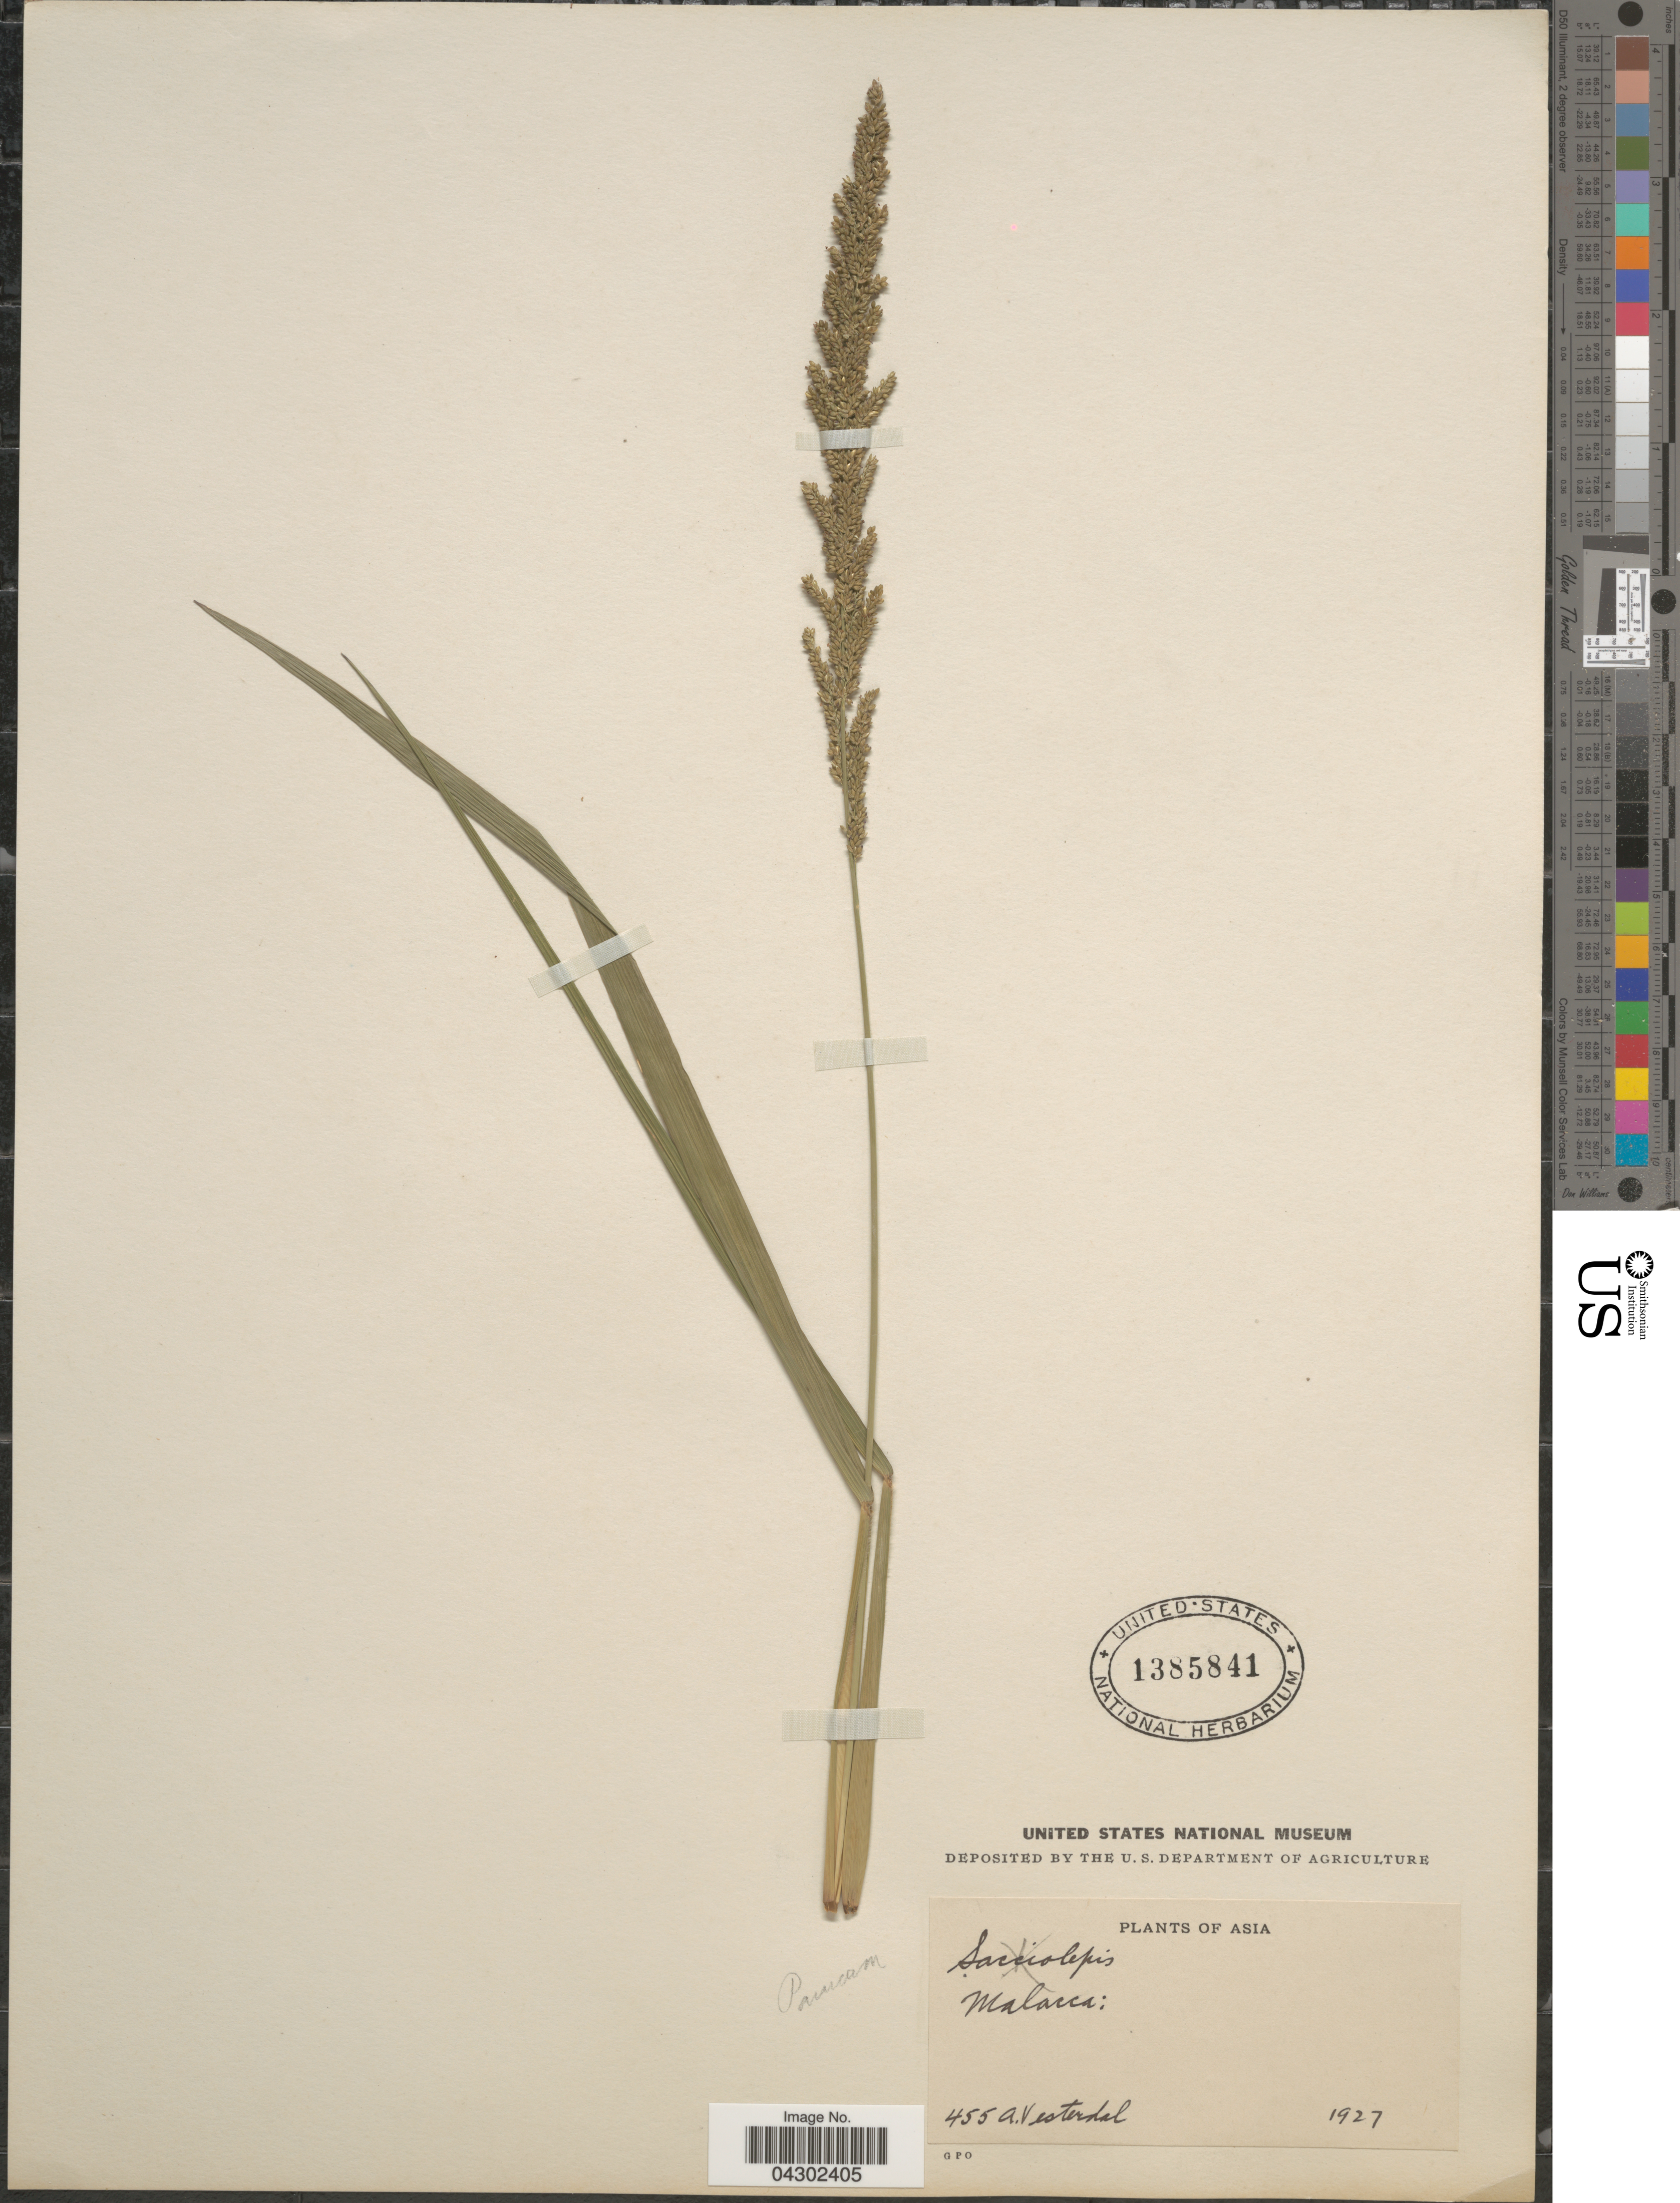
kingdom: Plantae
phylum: Tracheophyta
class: Liliopsida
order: Poales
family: Poaceae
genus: Panicum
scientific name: Panicum sp.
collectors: A. Vesterdal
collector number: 455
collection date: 1927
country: Malaysia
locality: Asia. Malacca.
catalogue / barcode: US 1385841